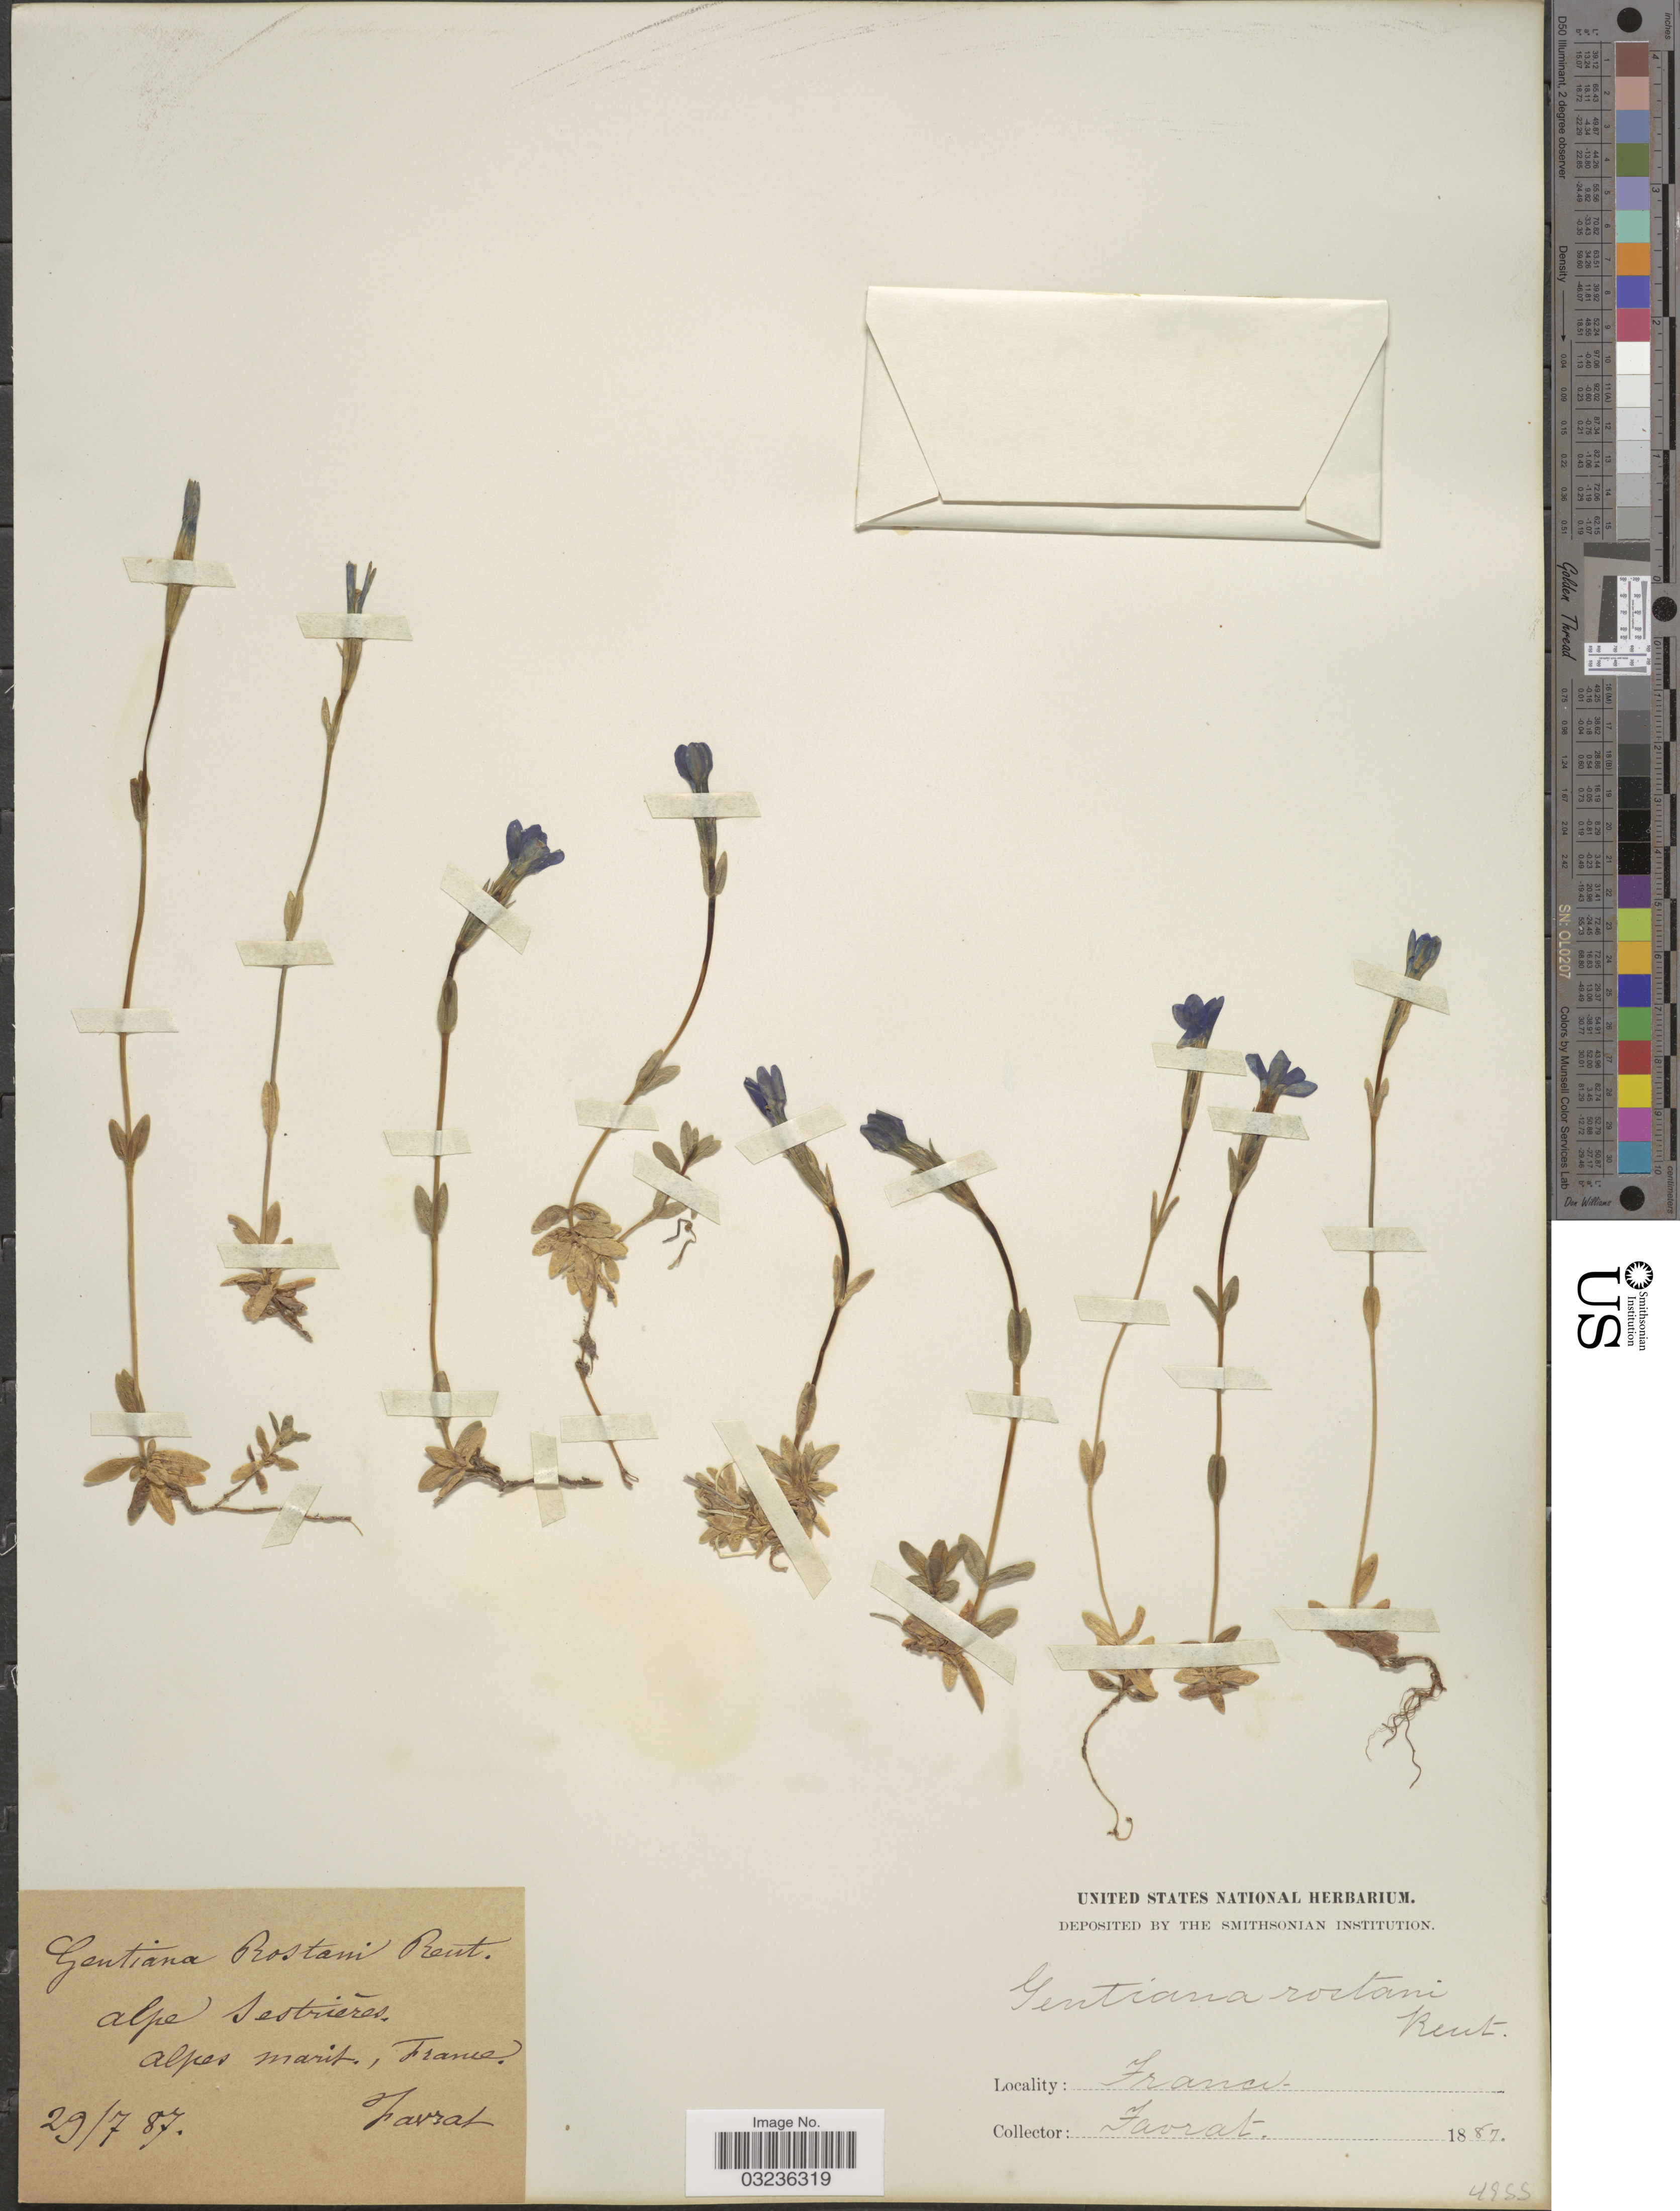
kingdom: Plantae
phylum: Tracheophyta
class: Magnoliopsida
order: Gentianales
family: Gentianaceae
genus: Gentiana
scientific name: Gentiana rostanii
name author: Reut. ex Verl.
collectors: L. Favrat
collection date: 1887-07-29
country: France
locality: Alpes Sestrieras, alpes marit.